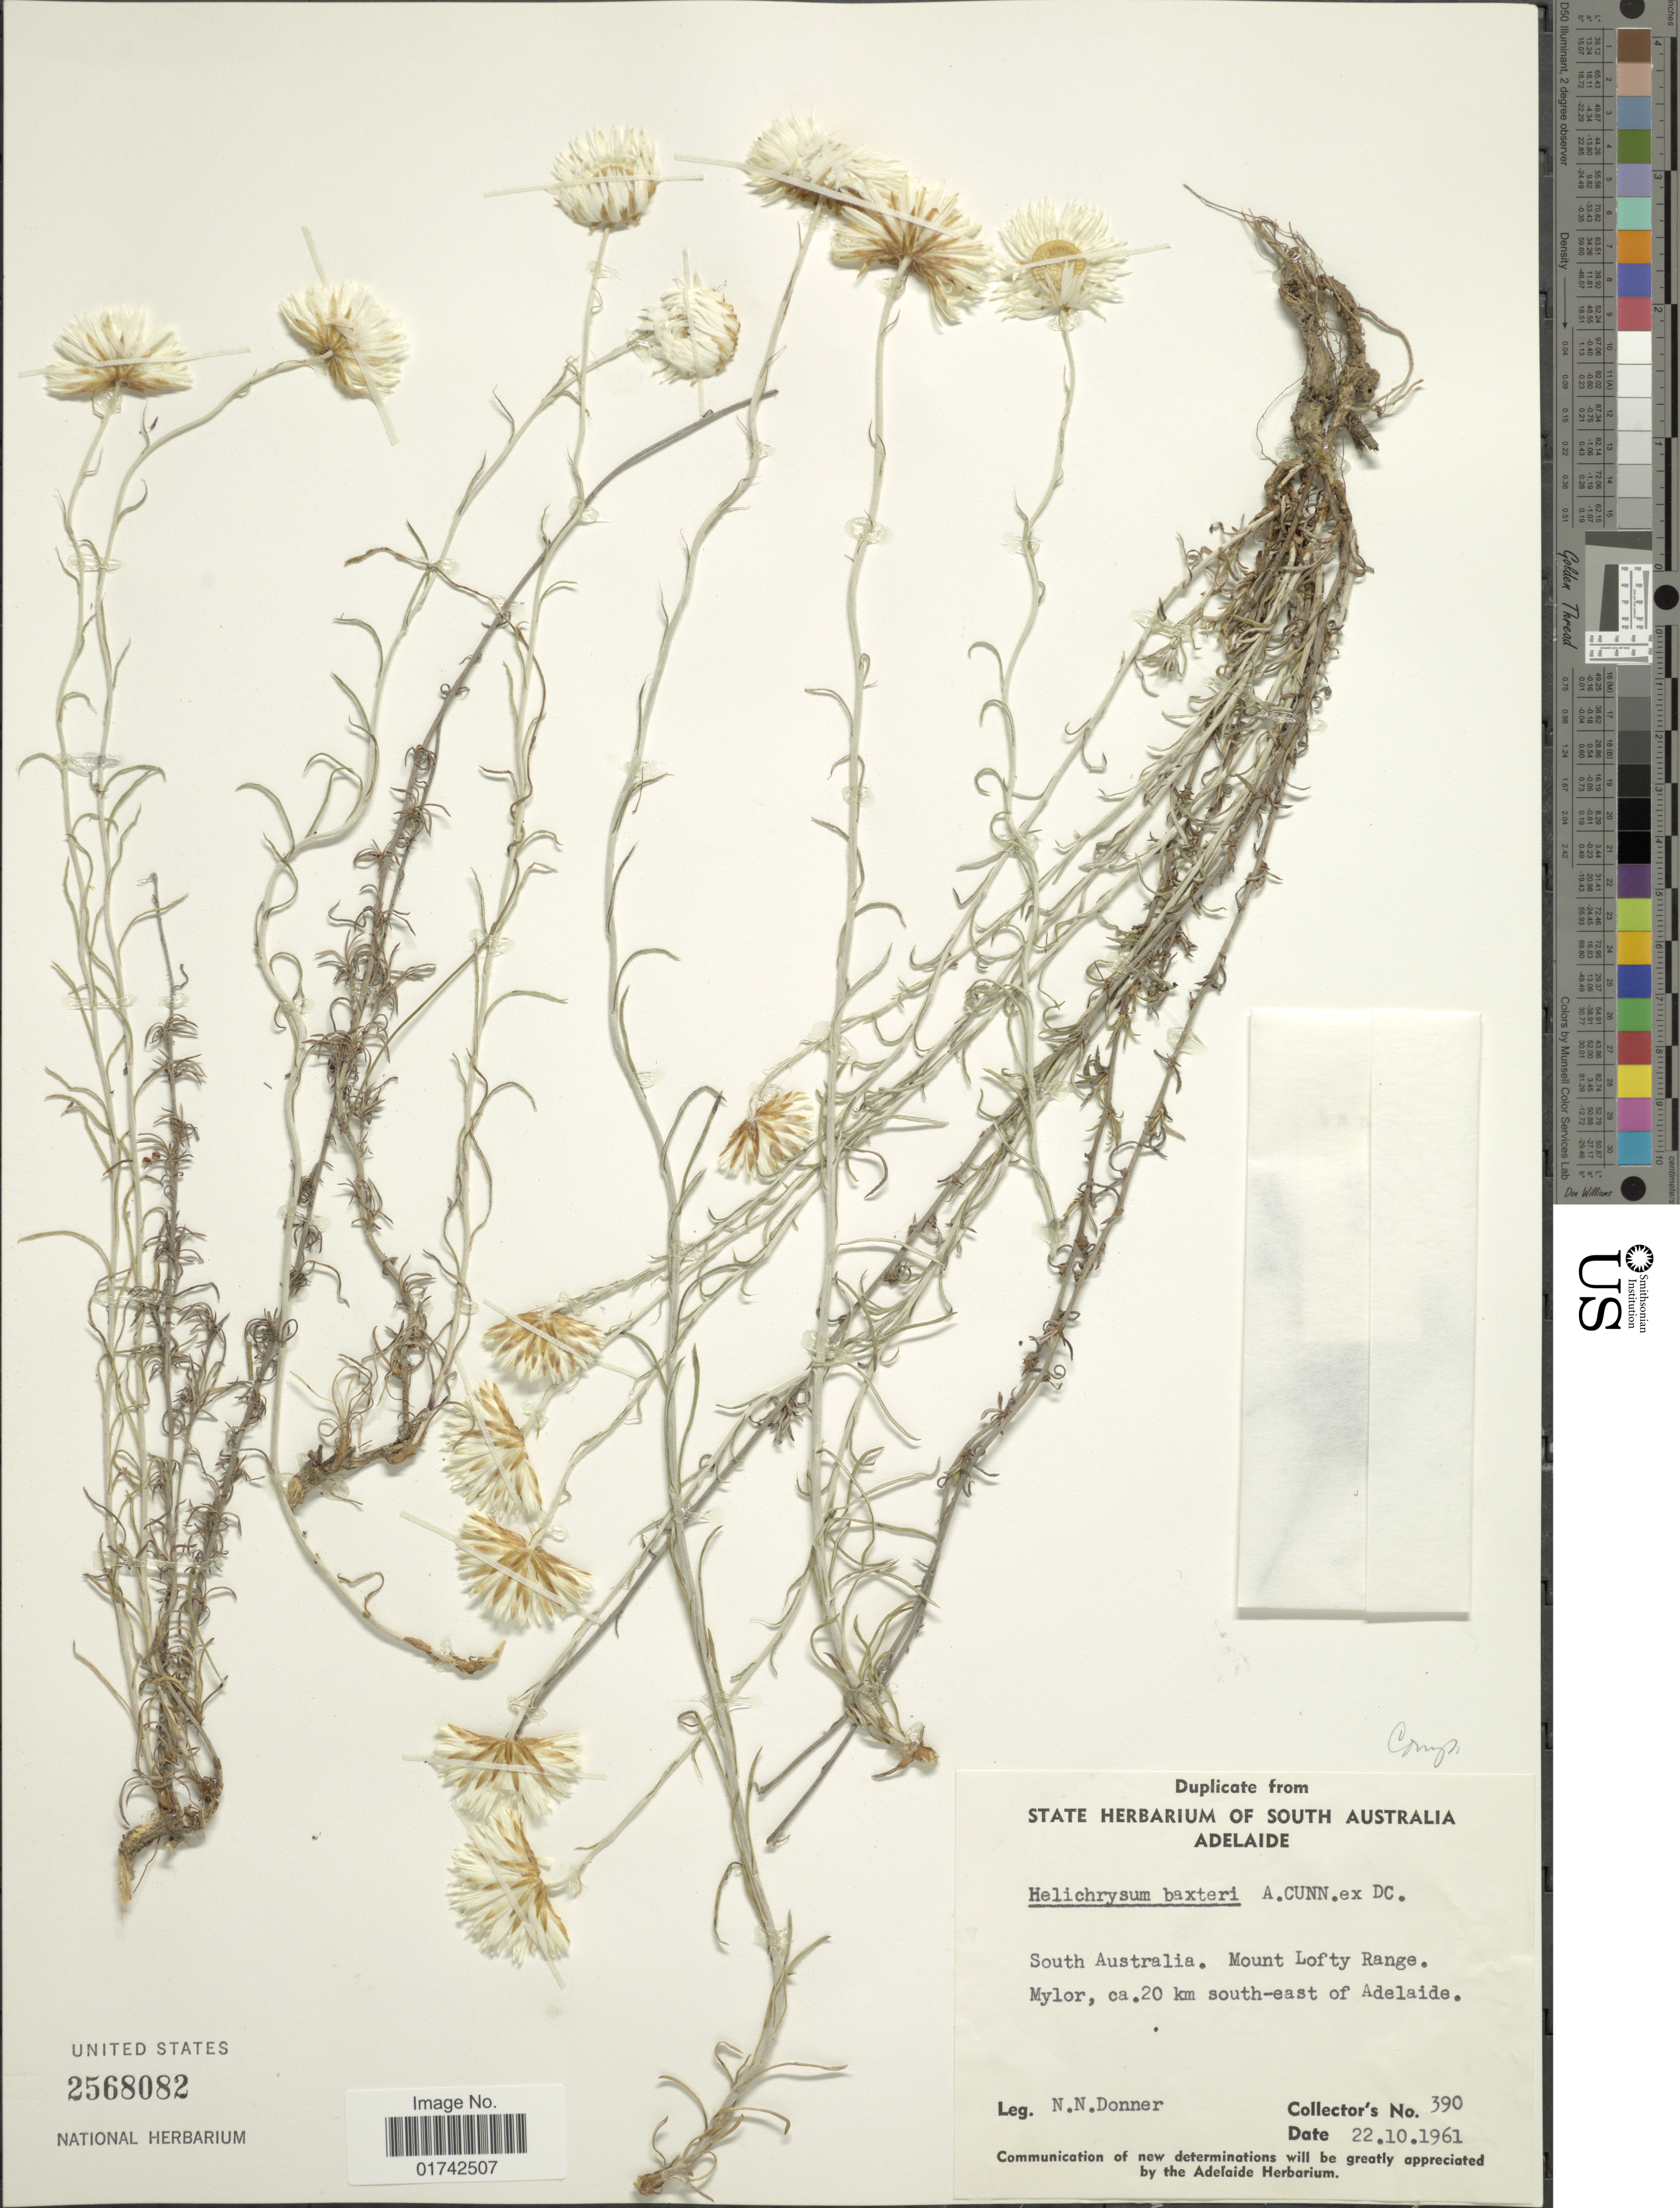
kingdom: Plantae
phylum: Tracheophyta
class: Magnoliopsida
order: Asterales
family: Asteraceae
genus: Helichrysum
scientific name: Helichrysum baxteri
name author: A. Cunn. ex DC.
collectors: N. Donner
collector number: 390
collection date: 1961-10-22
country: Australia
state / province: South Australia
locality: Mount Lofty Range, Mylor, ca. 20 km south-east of Adelaide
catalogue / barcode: US 2568082